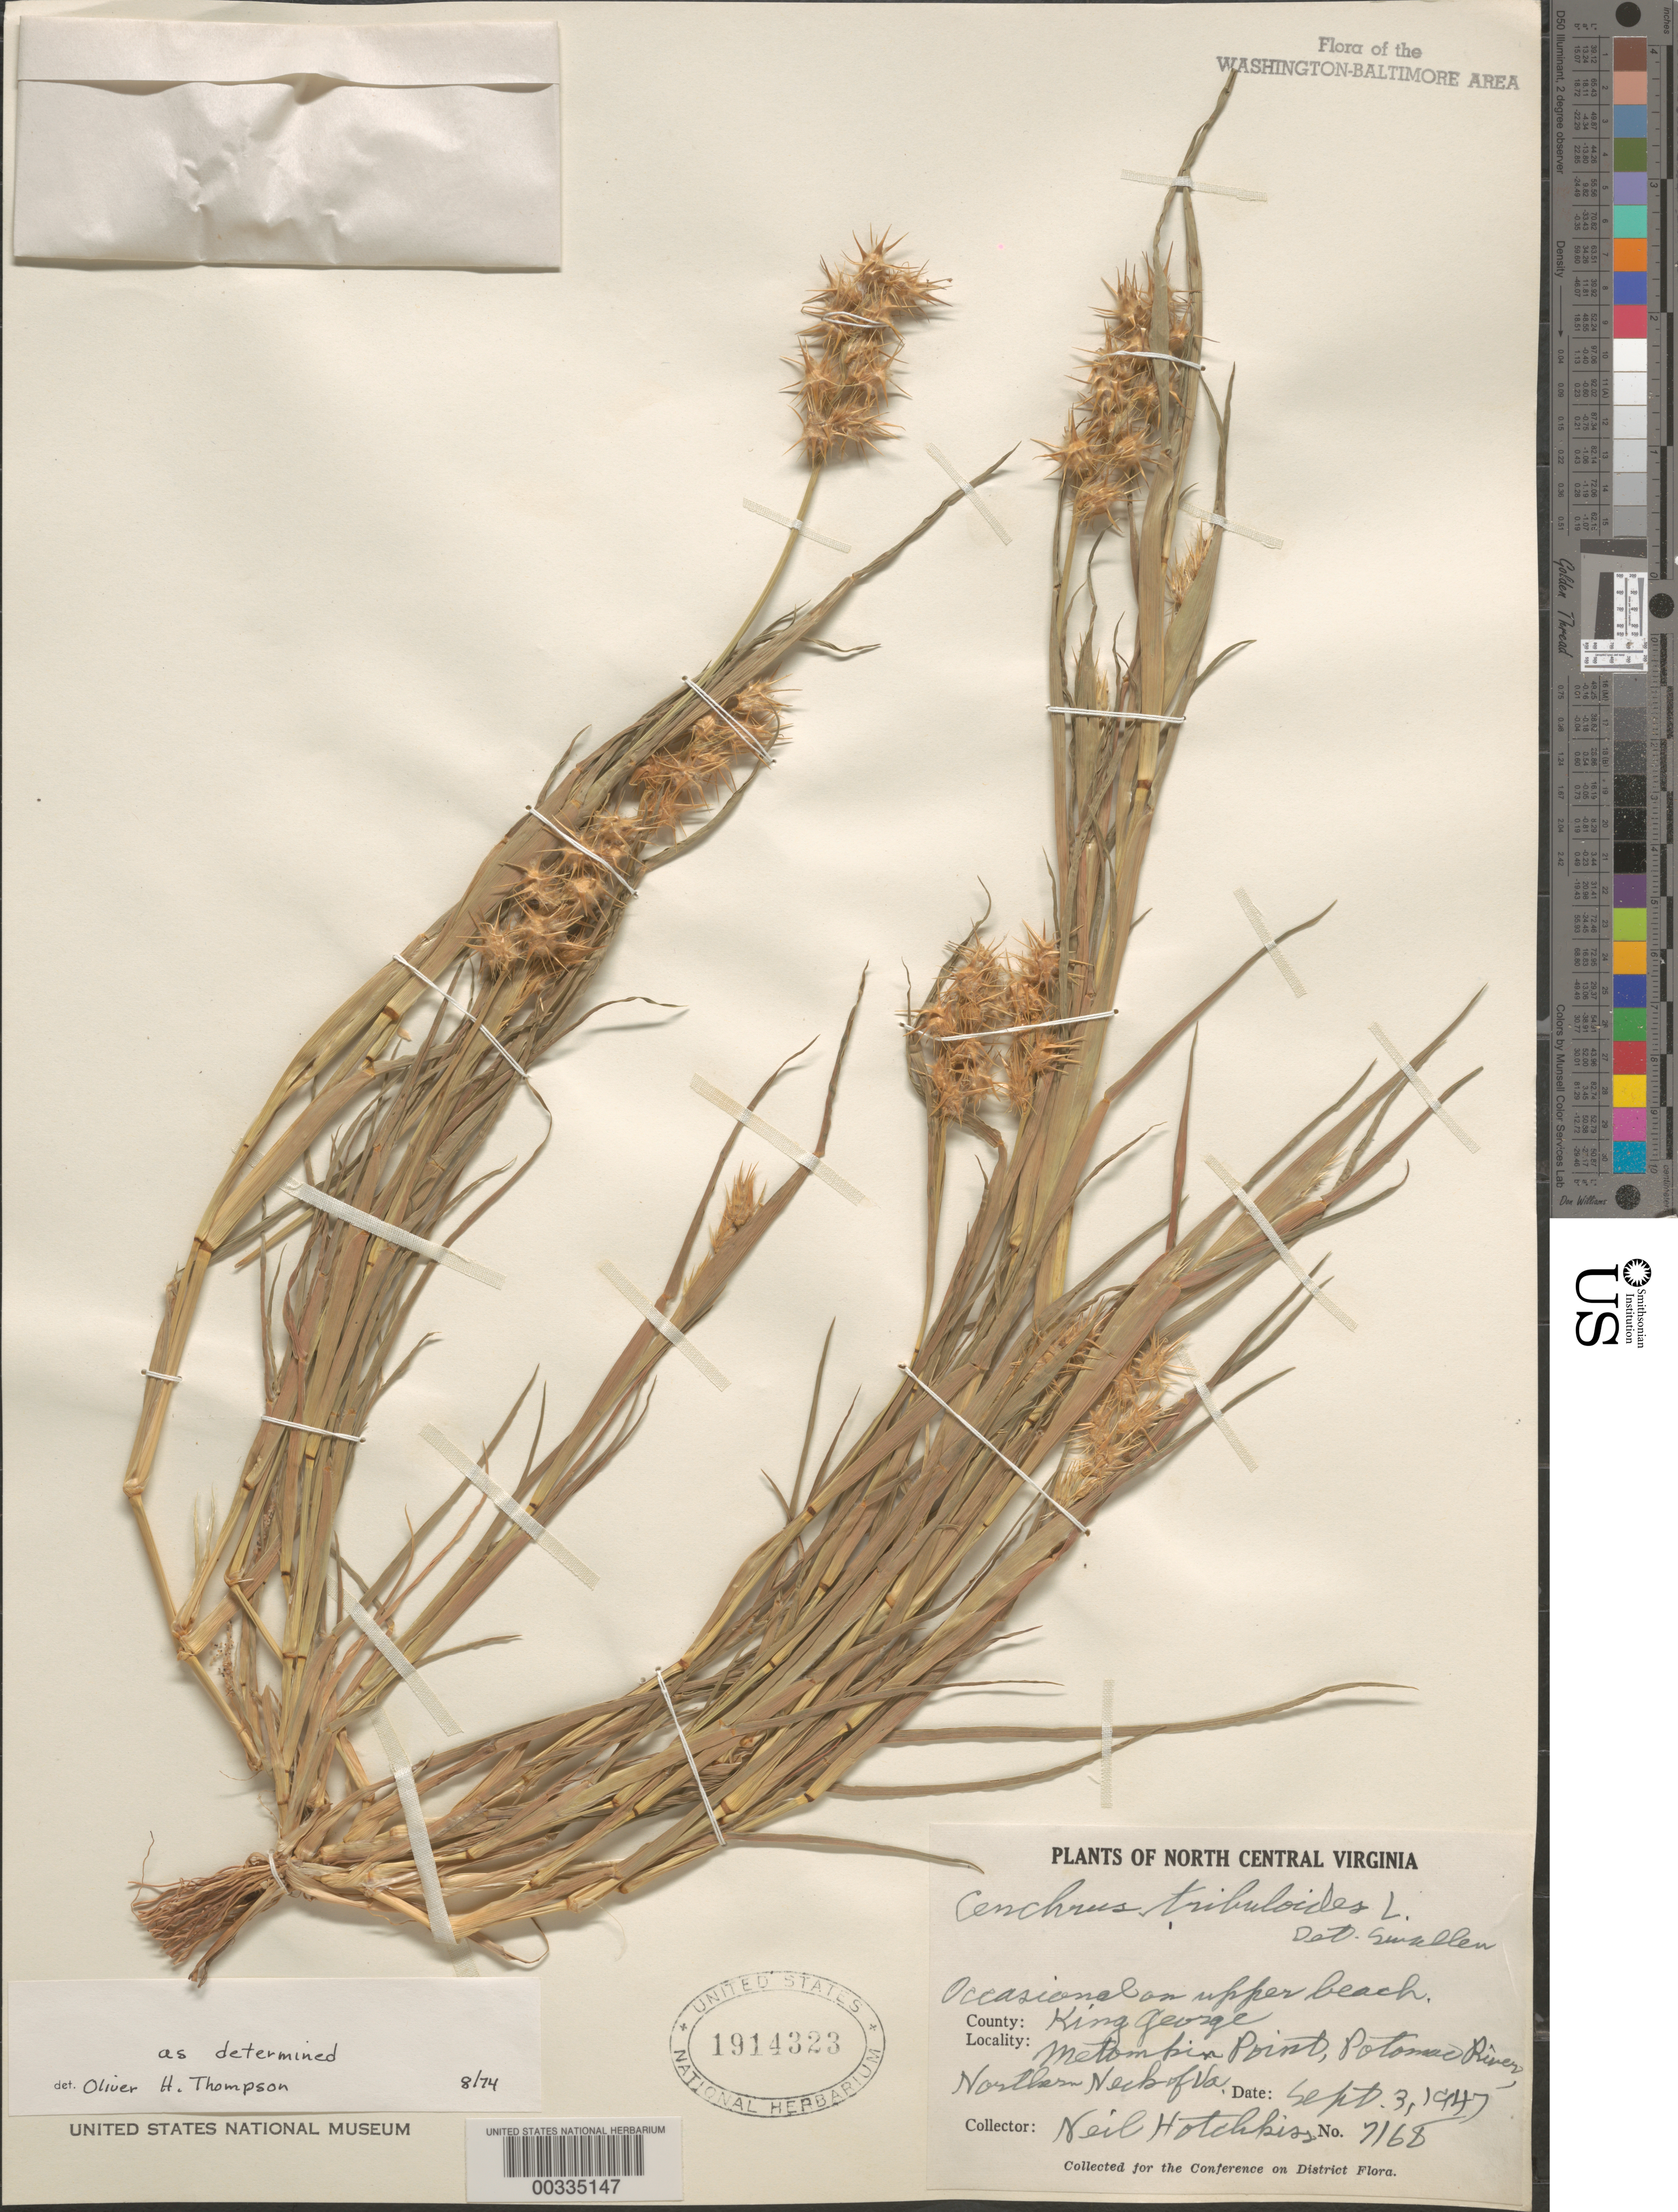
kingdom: Plantae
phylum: Tracheophyta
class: Liliopsida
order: Poales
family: Poaceae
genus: Cenchrus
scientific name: Cenchrus tribuloides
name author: L.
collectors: N. Hotchkiss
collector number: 7168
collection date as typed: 03 Sep 1947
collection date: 1947-09-03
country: United States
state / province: Virginia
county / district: King George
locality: Metomkin Point, Potomac River, Northern Neck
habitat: On upper beach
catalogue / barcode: US 1914323